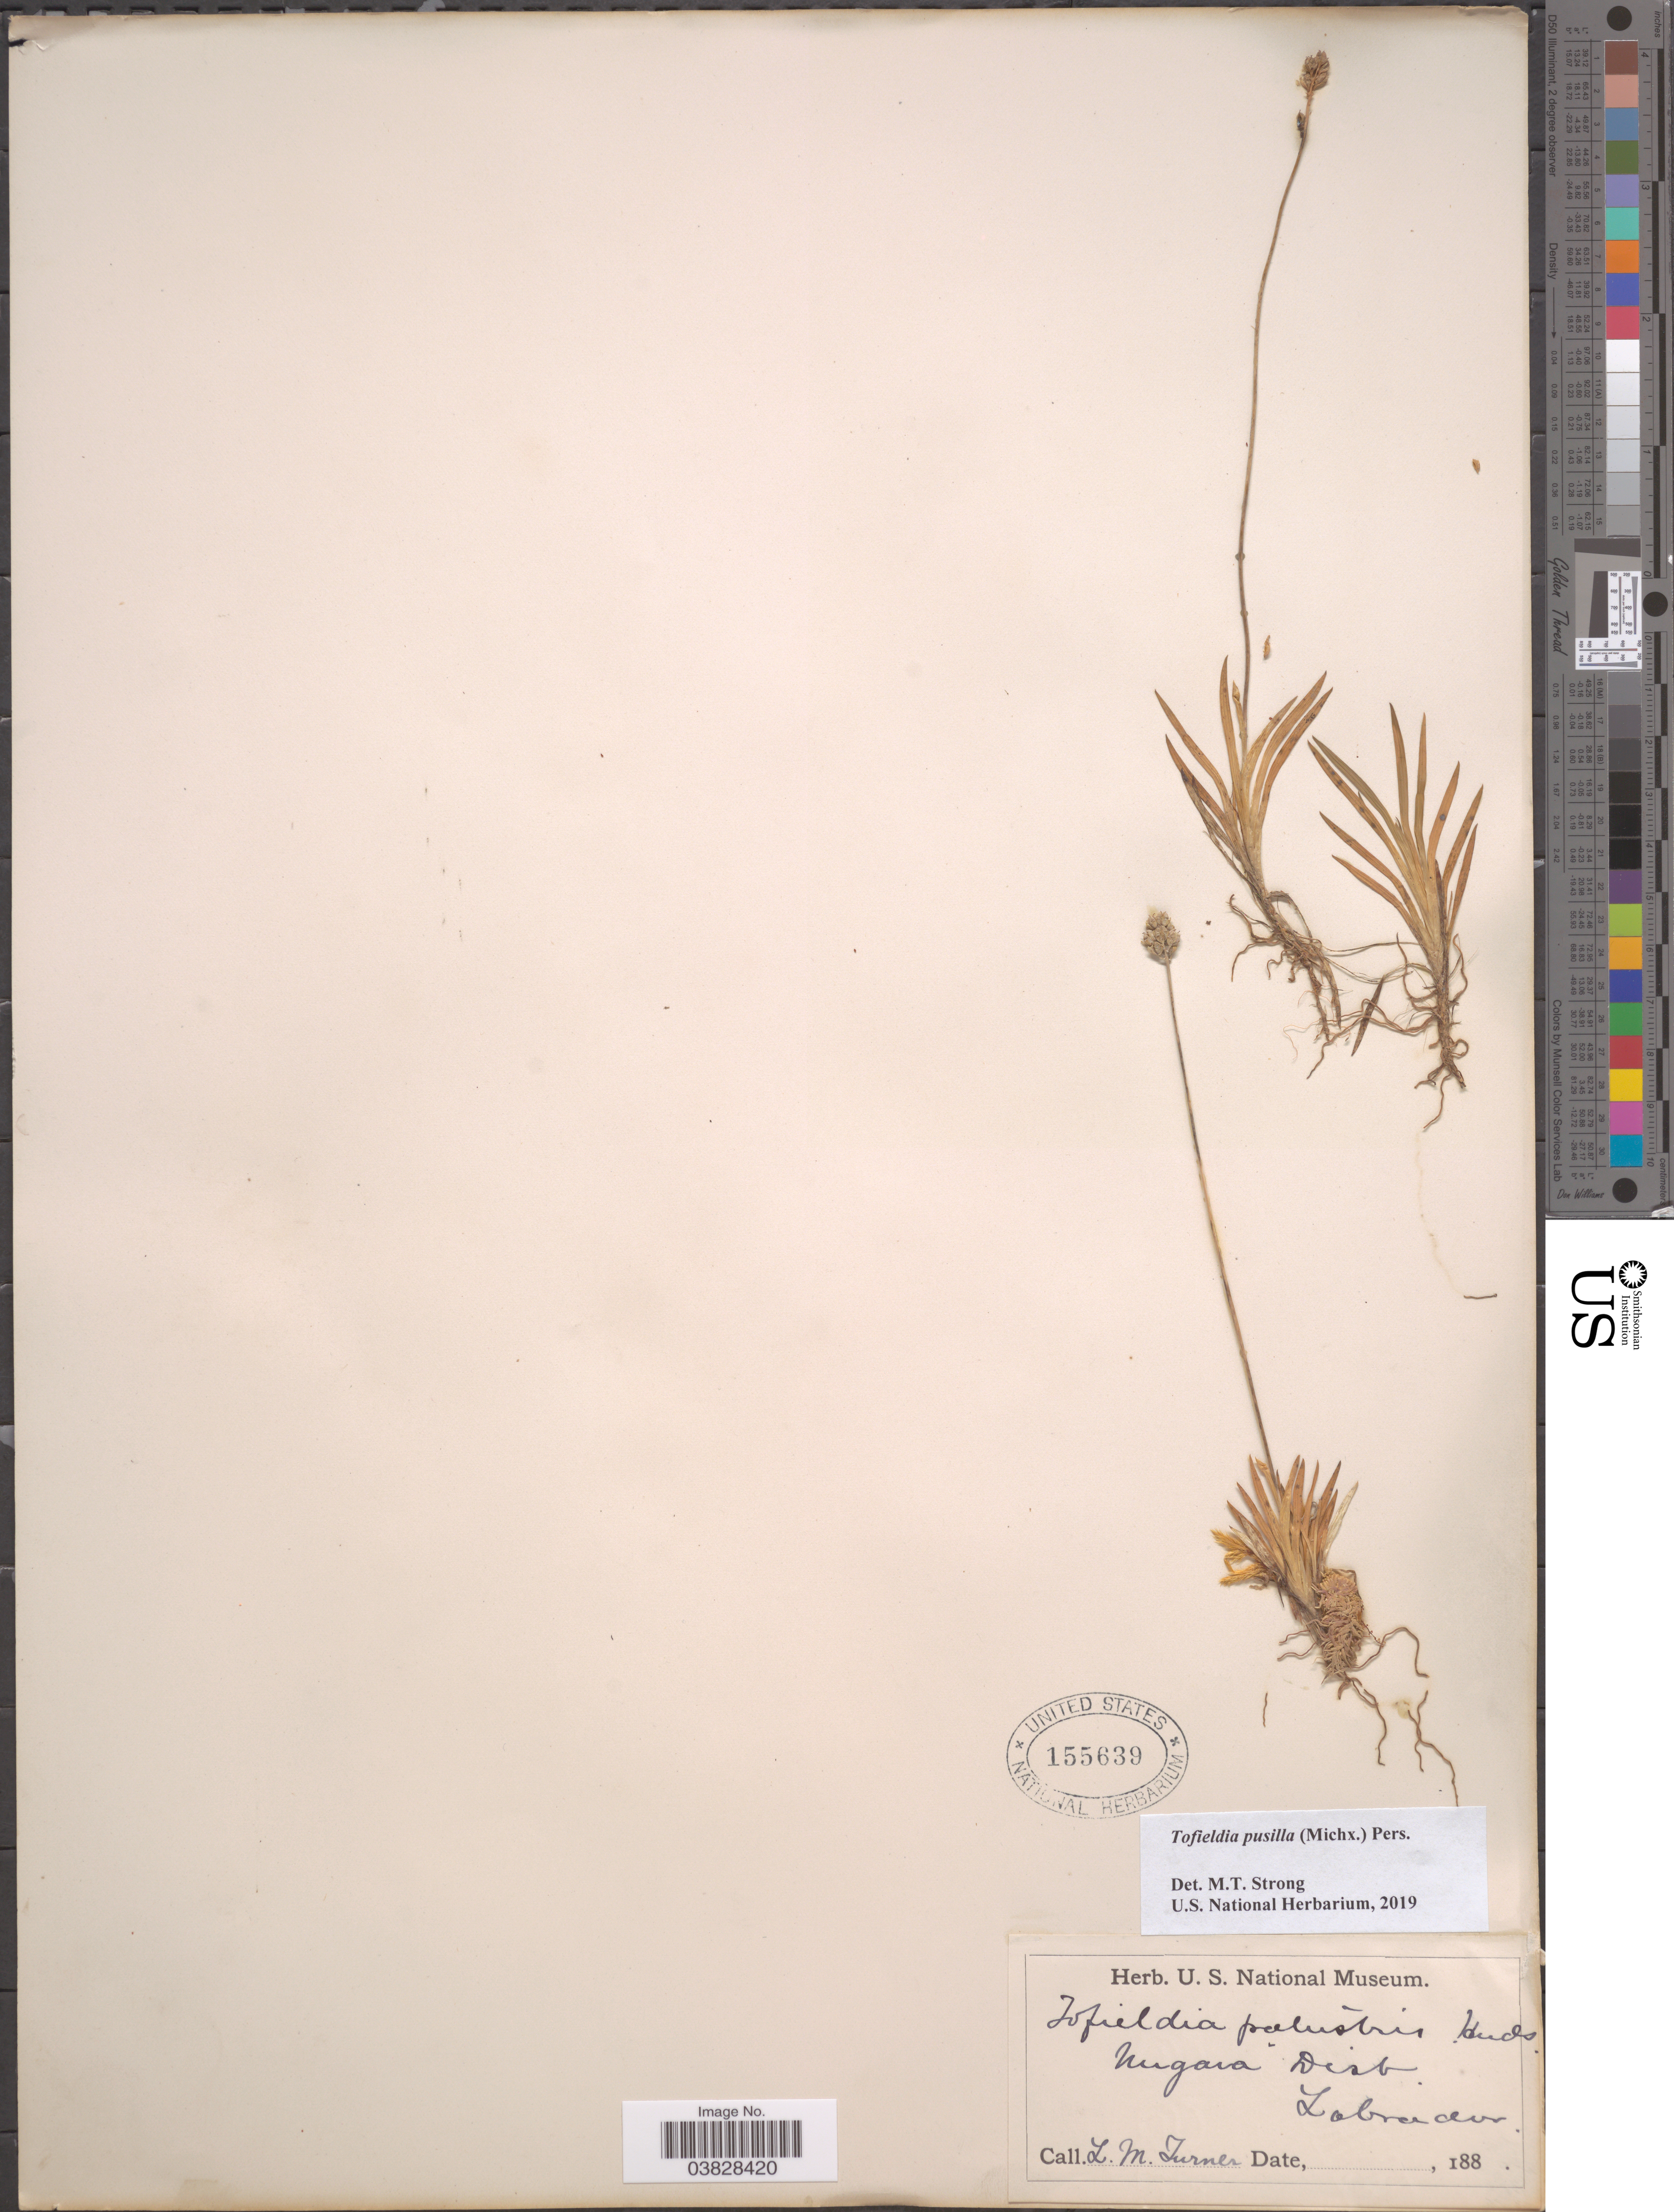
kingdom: Plantae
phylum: Tracheophyta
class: Liliopsida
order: Alismatales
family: Tofieldiaceae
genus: Tofieldia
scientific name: Tofieldia pusilla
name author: (Michx.) Pers.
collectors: L. M. Turner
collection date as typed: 188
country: Canada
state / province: Newfoundland and Labrador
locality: Nugara Disk. Labrador.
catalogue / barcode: US 155639